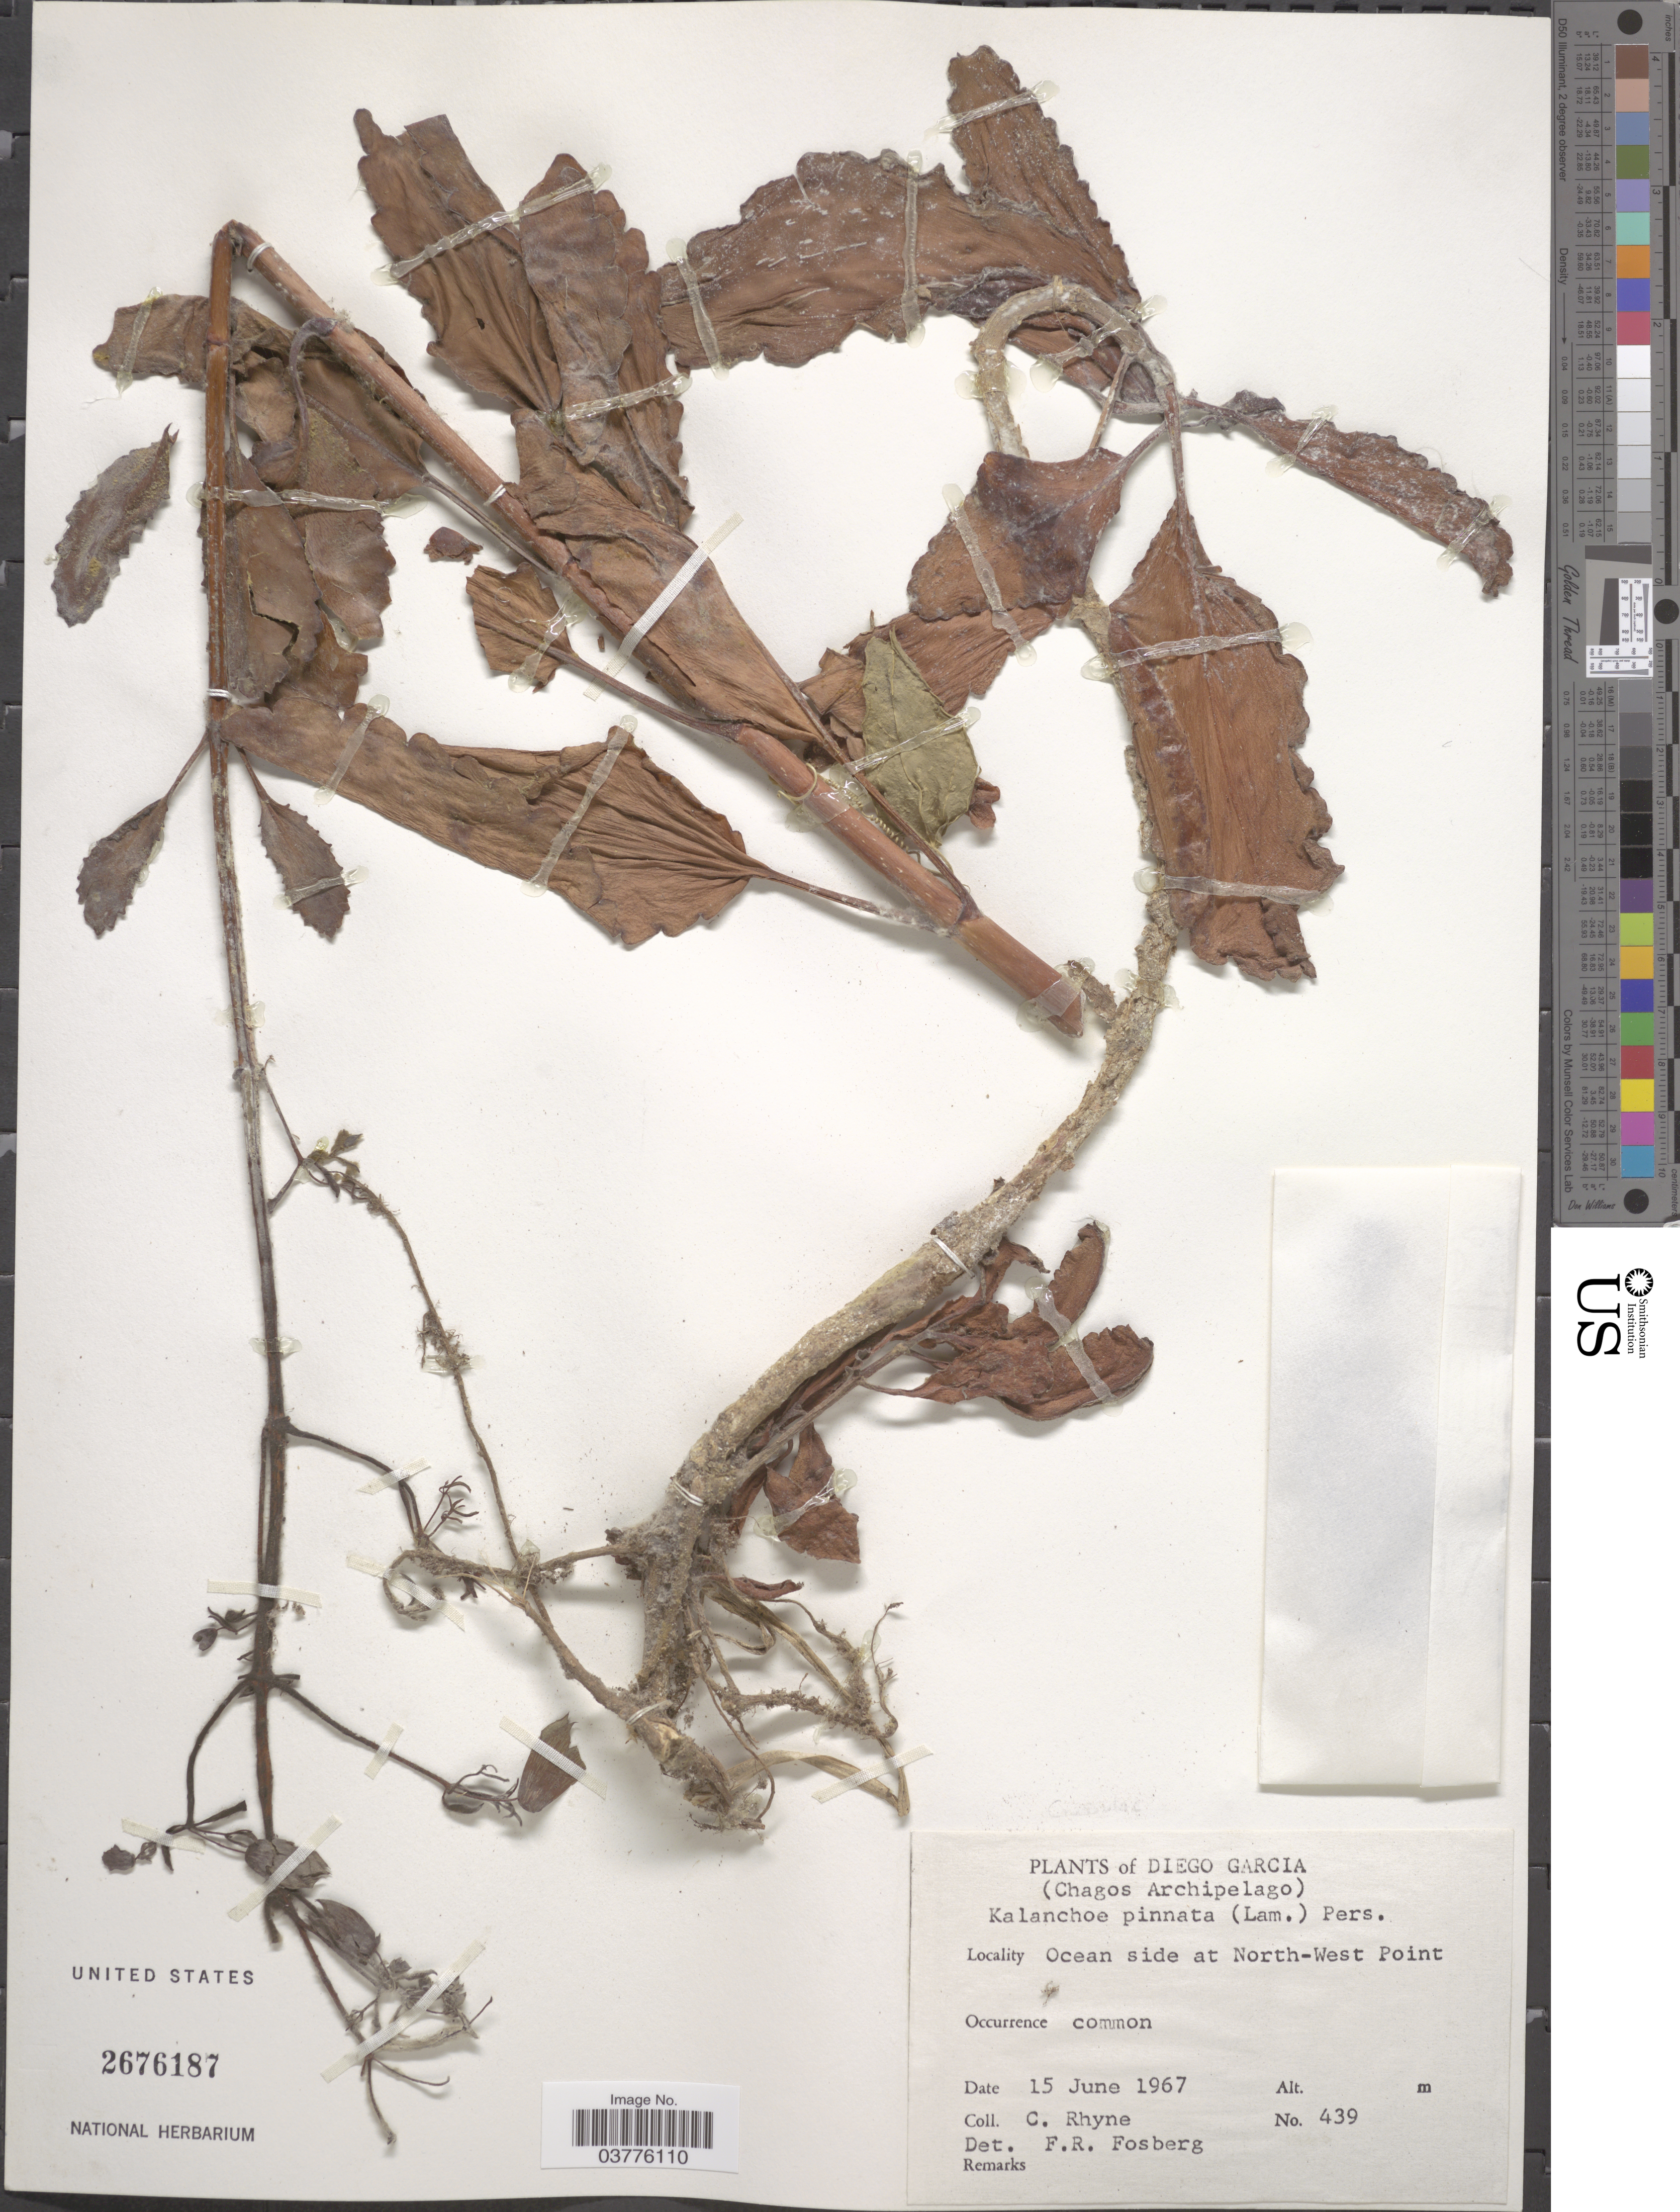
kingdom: Plantae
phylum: Tracheophyta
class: Magnoliopsida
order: Saxifragales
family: Crassulaceae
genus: Kalanchoe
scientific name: Kalanchoe pinnata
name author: (Lam.) Pers.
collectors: C. Rhyne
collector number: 439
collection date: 1967-06-15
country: British Indian Ocean Territory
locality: Diego Garcia (Chagos Archipelago). Ocean side at North-West Point.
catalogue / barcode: US 2676187